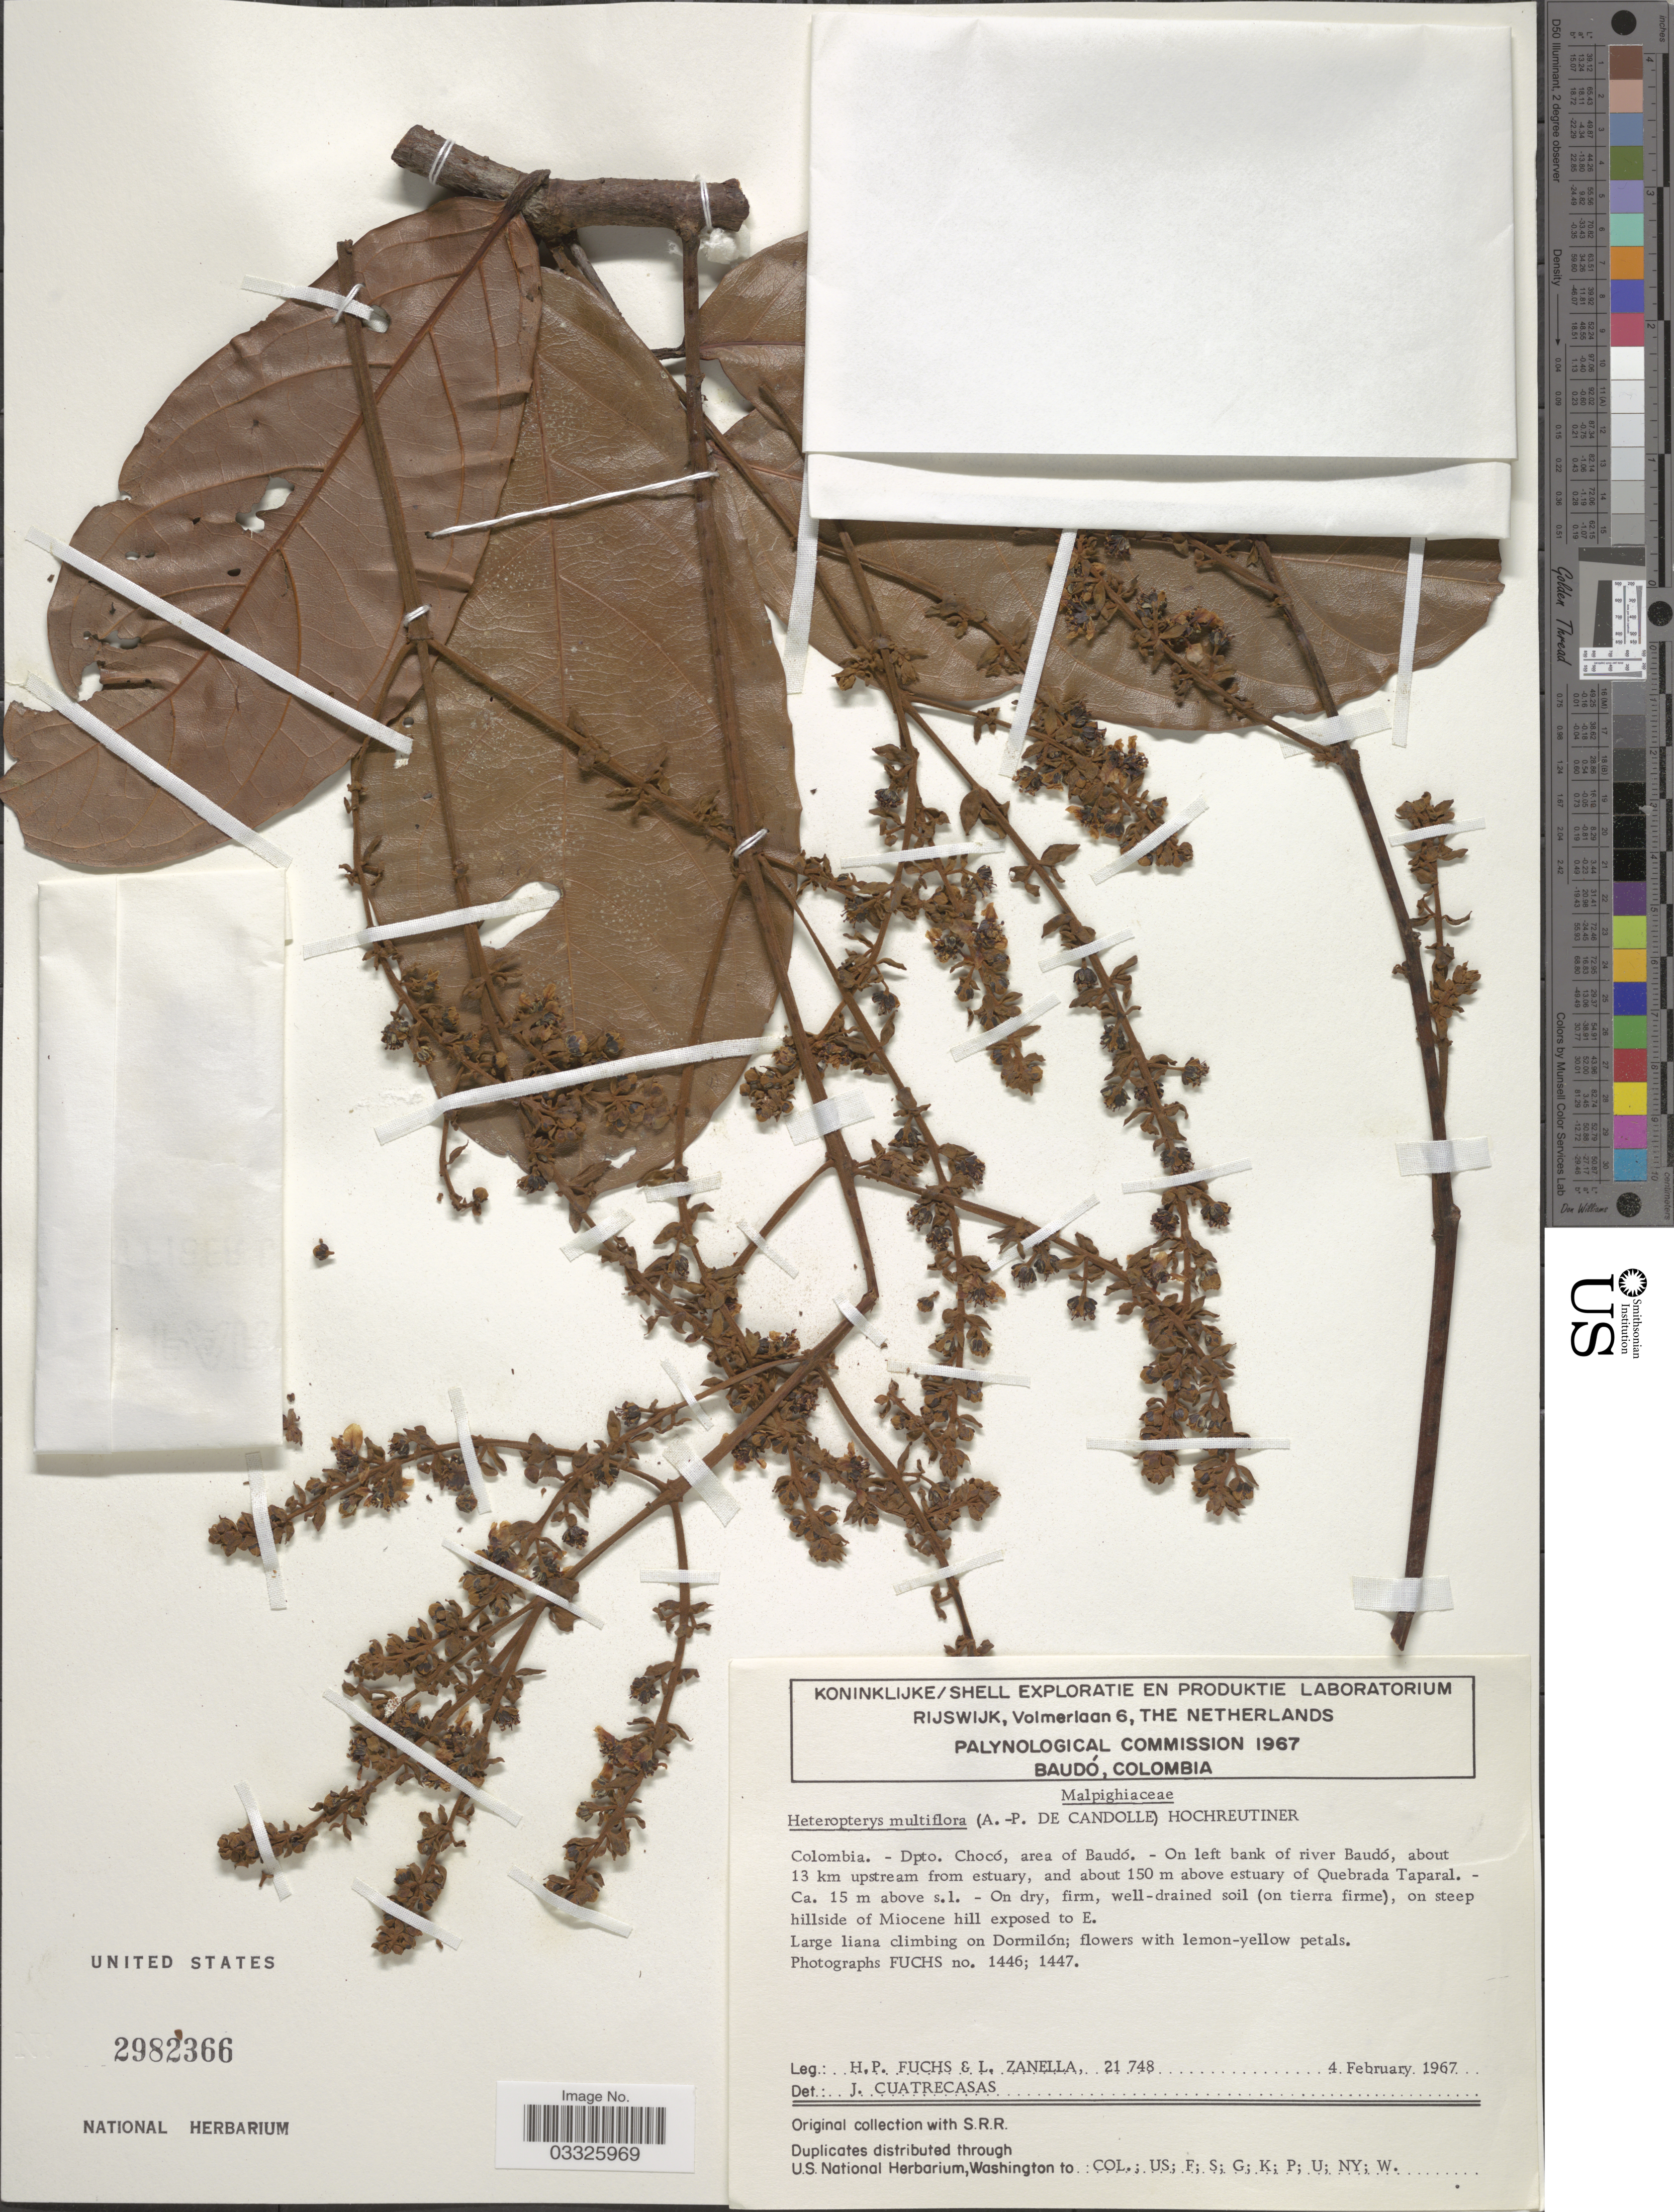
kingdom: Plantae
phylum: Tracheophyta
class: Magnoliopsida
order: Malpighiales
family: Malpighiaceae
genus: Heteropterys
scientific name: Heteropterys leona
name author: (Cav.) Exell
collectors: H. P. Fuchs & L. Zanella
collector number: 21748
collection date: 1967-02-04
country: Colombia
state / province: Chocó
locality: Dpto. Chocó, area of Baudó. On left bank of river Baudó, about 13 km upstream from estuary, and about 150 m above estuary of Quebrada Taparal.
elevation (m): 15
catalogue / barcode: US 2982366